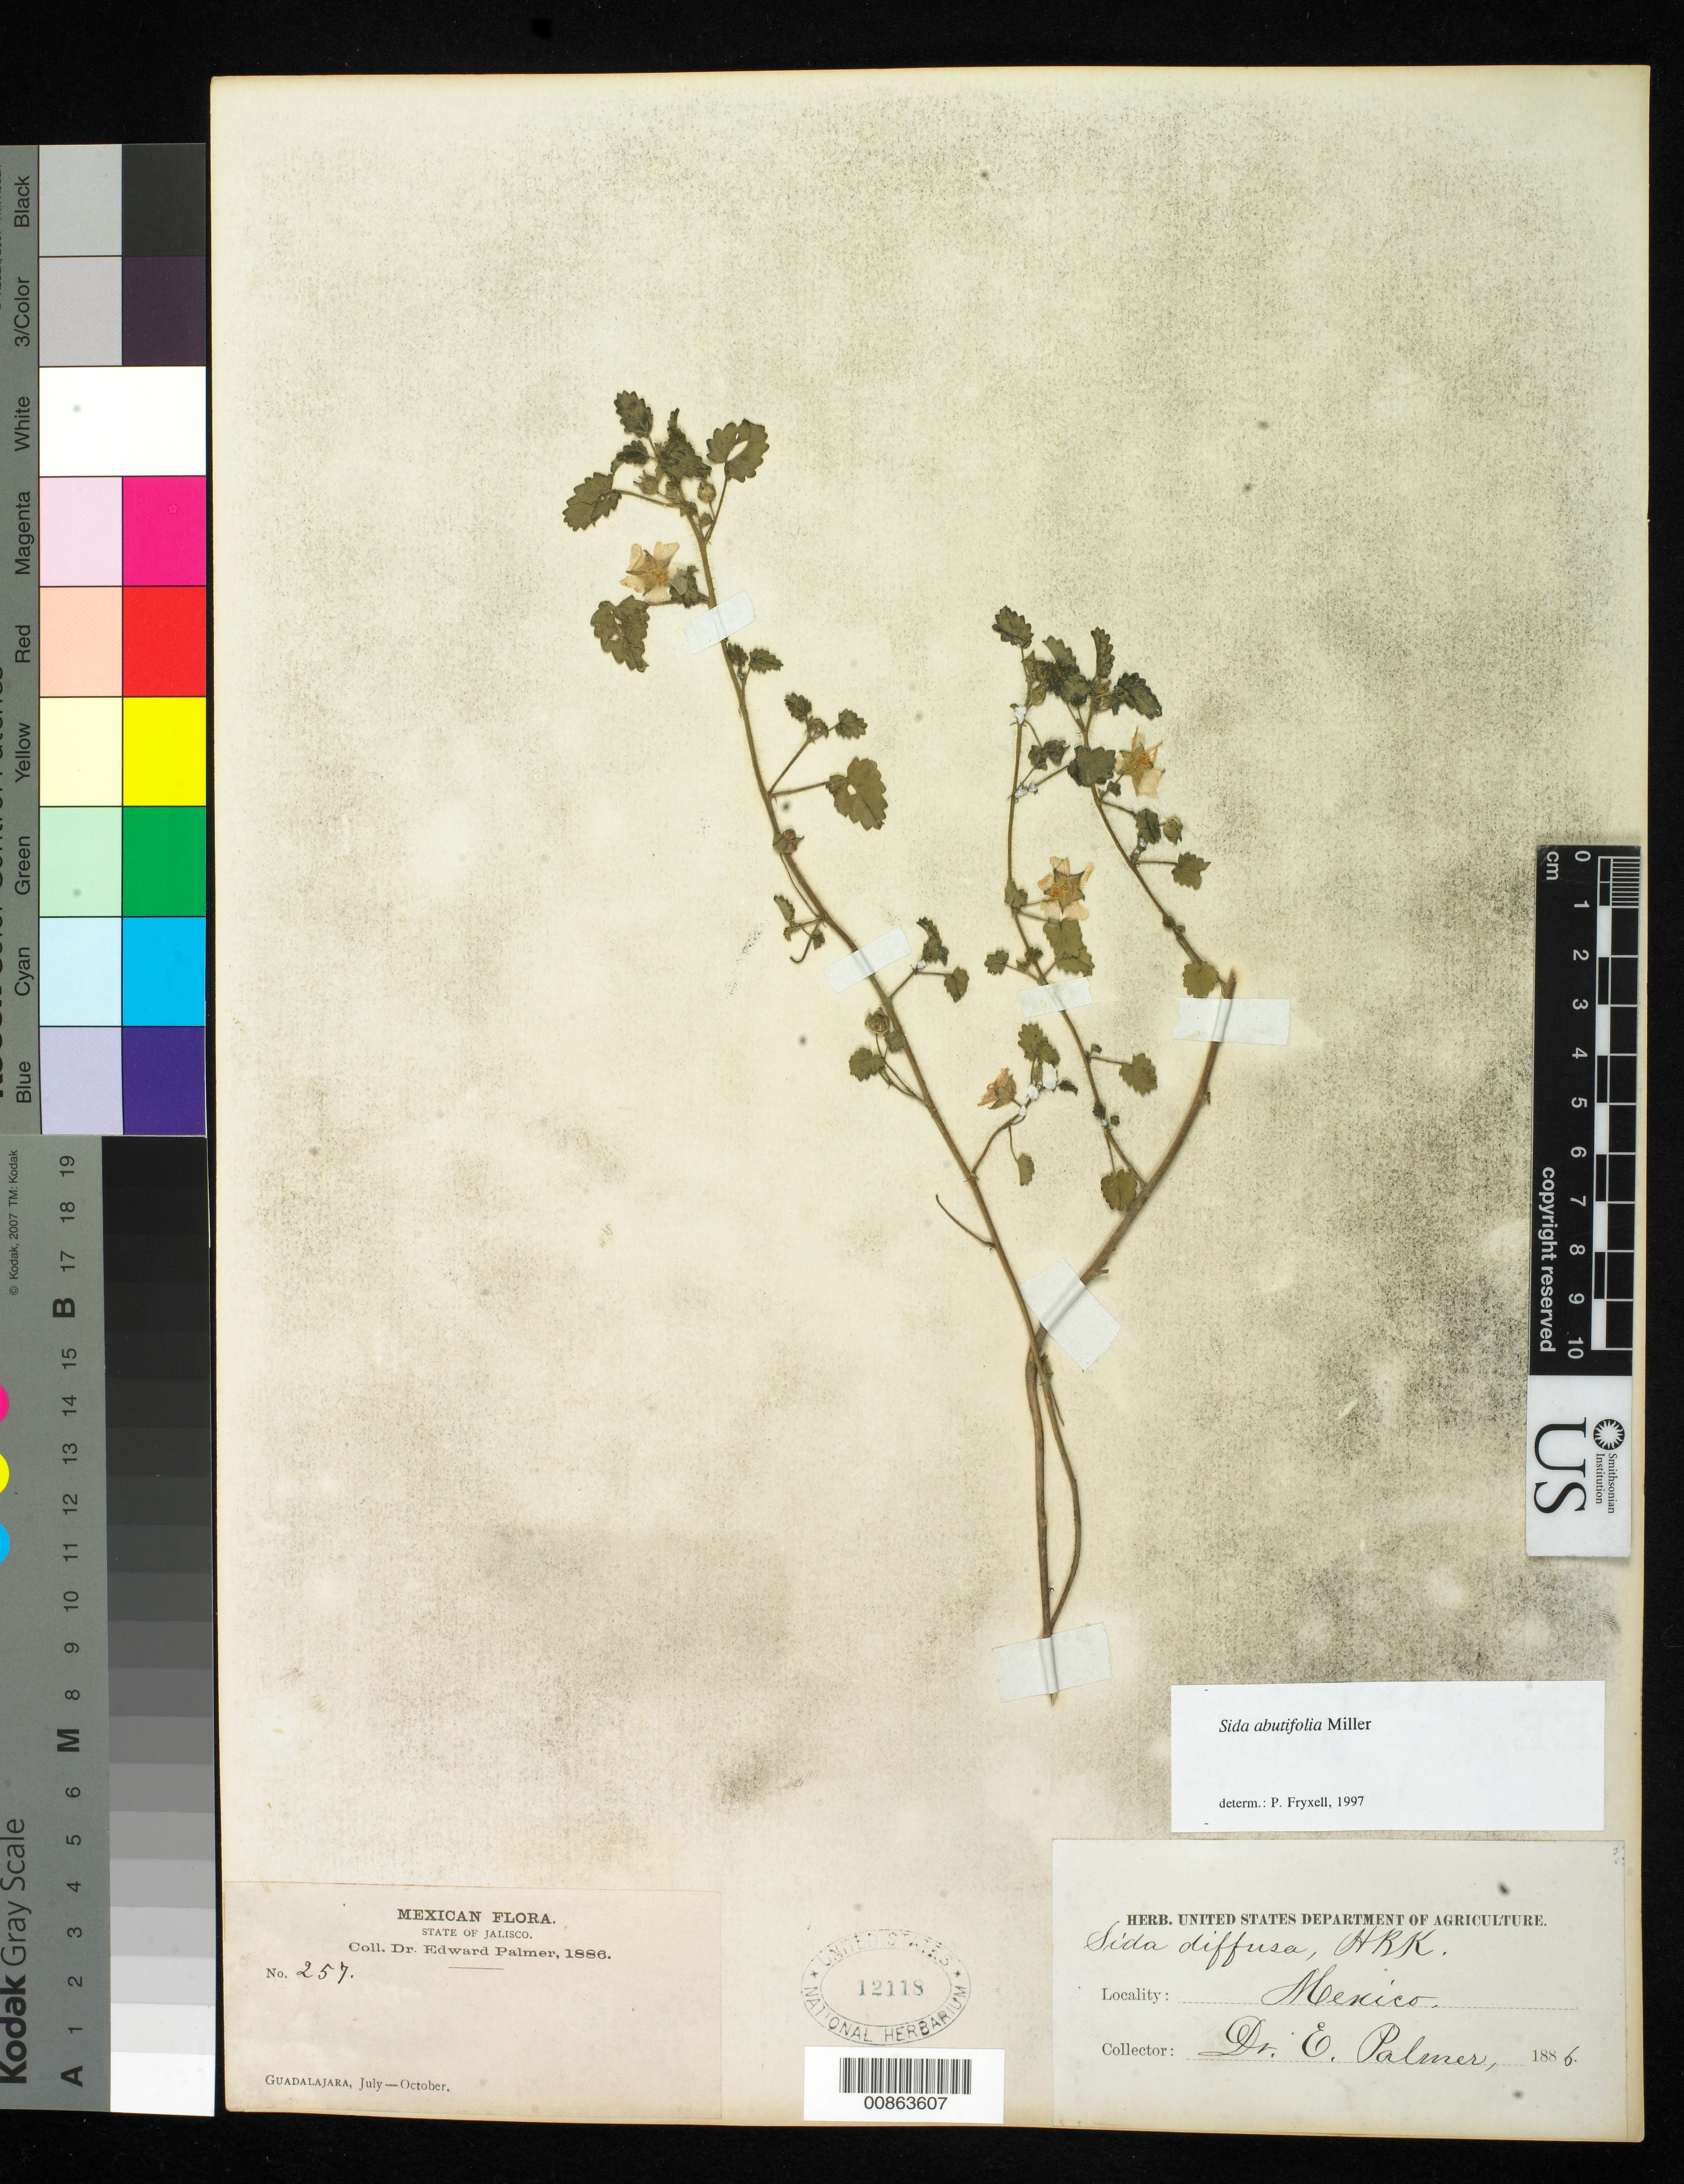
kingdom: Plantae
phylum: Tracheophyta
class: Magnoliopsida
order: Malvales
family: Malvaceae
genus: Sida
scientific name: Sida abutilifolia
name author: Mill.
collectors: E. Palmer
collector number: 257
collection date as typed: Jul 1886 to -- Oct 1886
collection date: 1886-07/1886-10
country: Mexico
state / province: Jalisco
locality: Guadalajara, Jalisco.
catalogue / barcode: US 12118